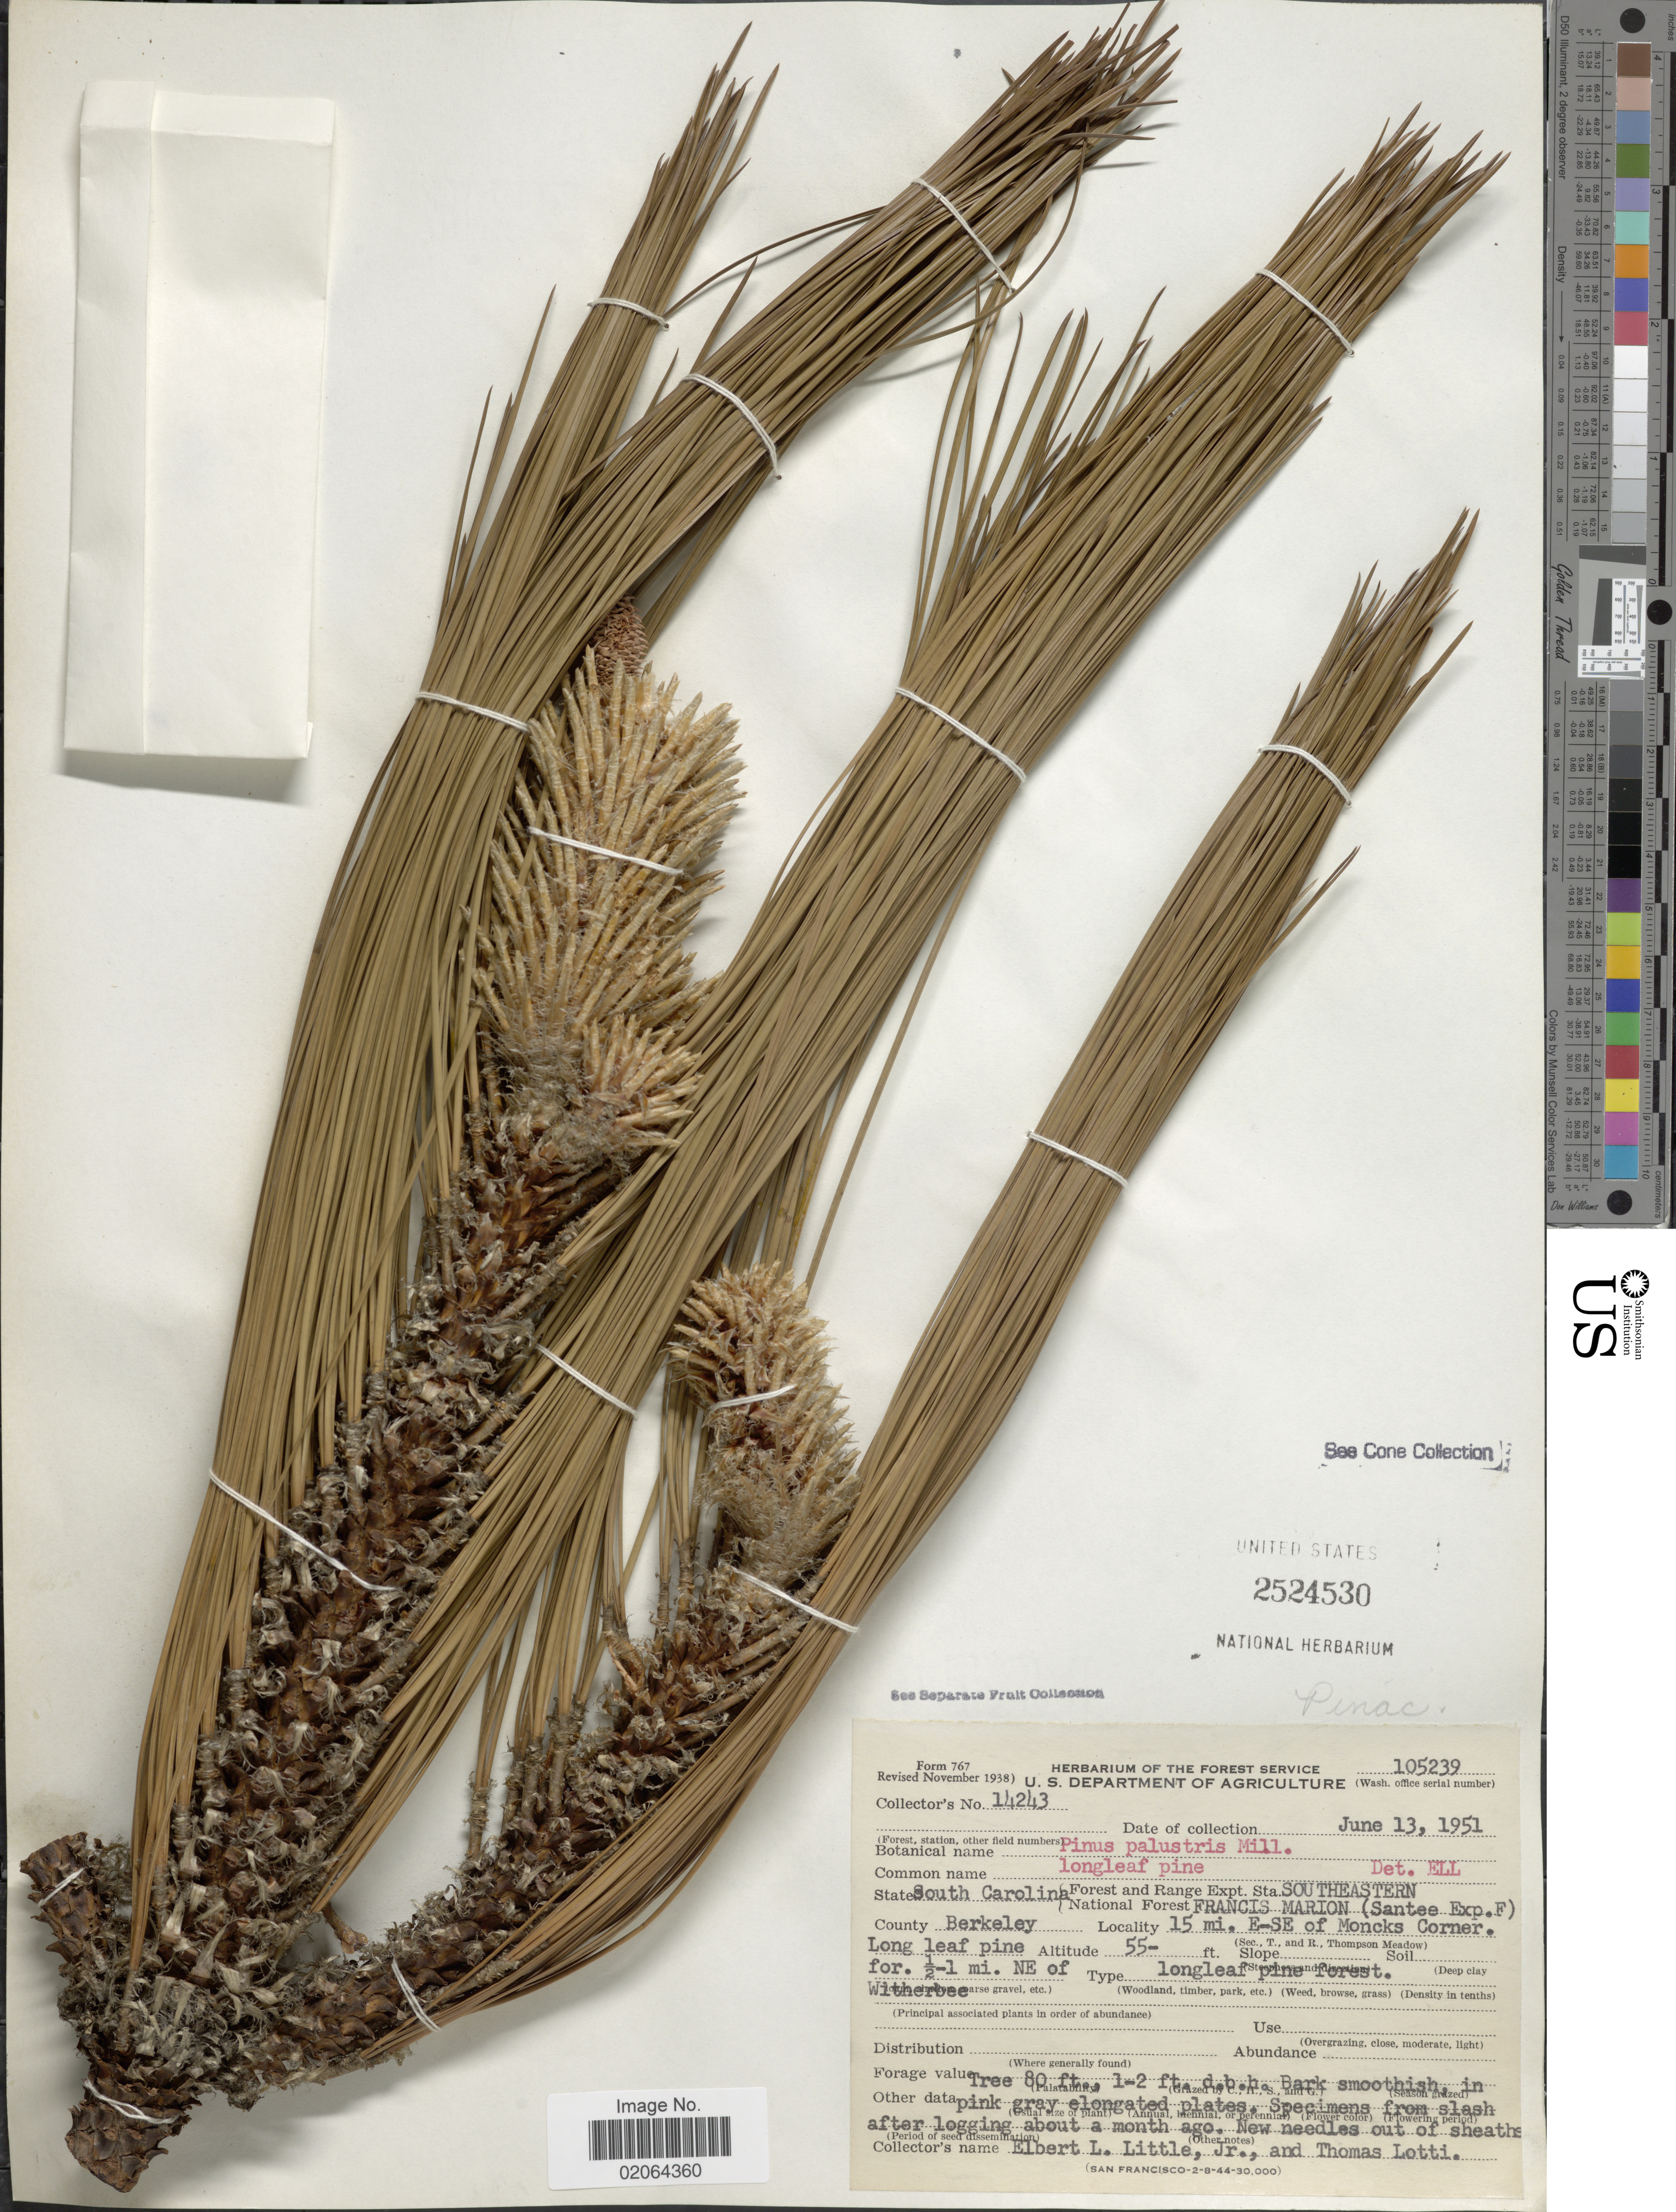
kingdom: Plantae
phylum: Tracheophyta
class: Pinopsida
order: Pinales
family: Pinaceae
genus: Pinus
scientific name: Pinus palustris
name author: Mill.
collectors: E. L. Little & T. Lotti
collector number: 105239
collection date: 1951-06-13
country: United States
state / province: South Carolina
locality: State South Carolina, 15 mi. E-SE of Moncks Corner.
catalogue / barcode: US 2524530